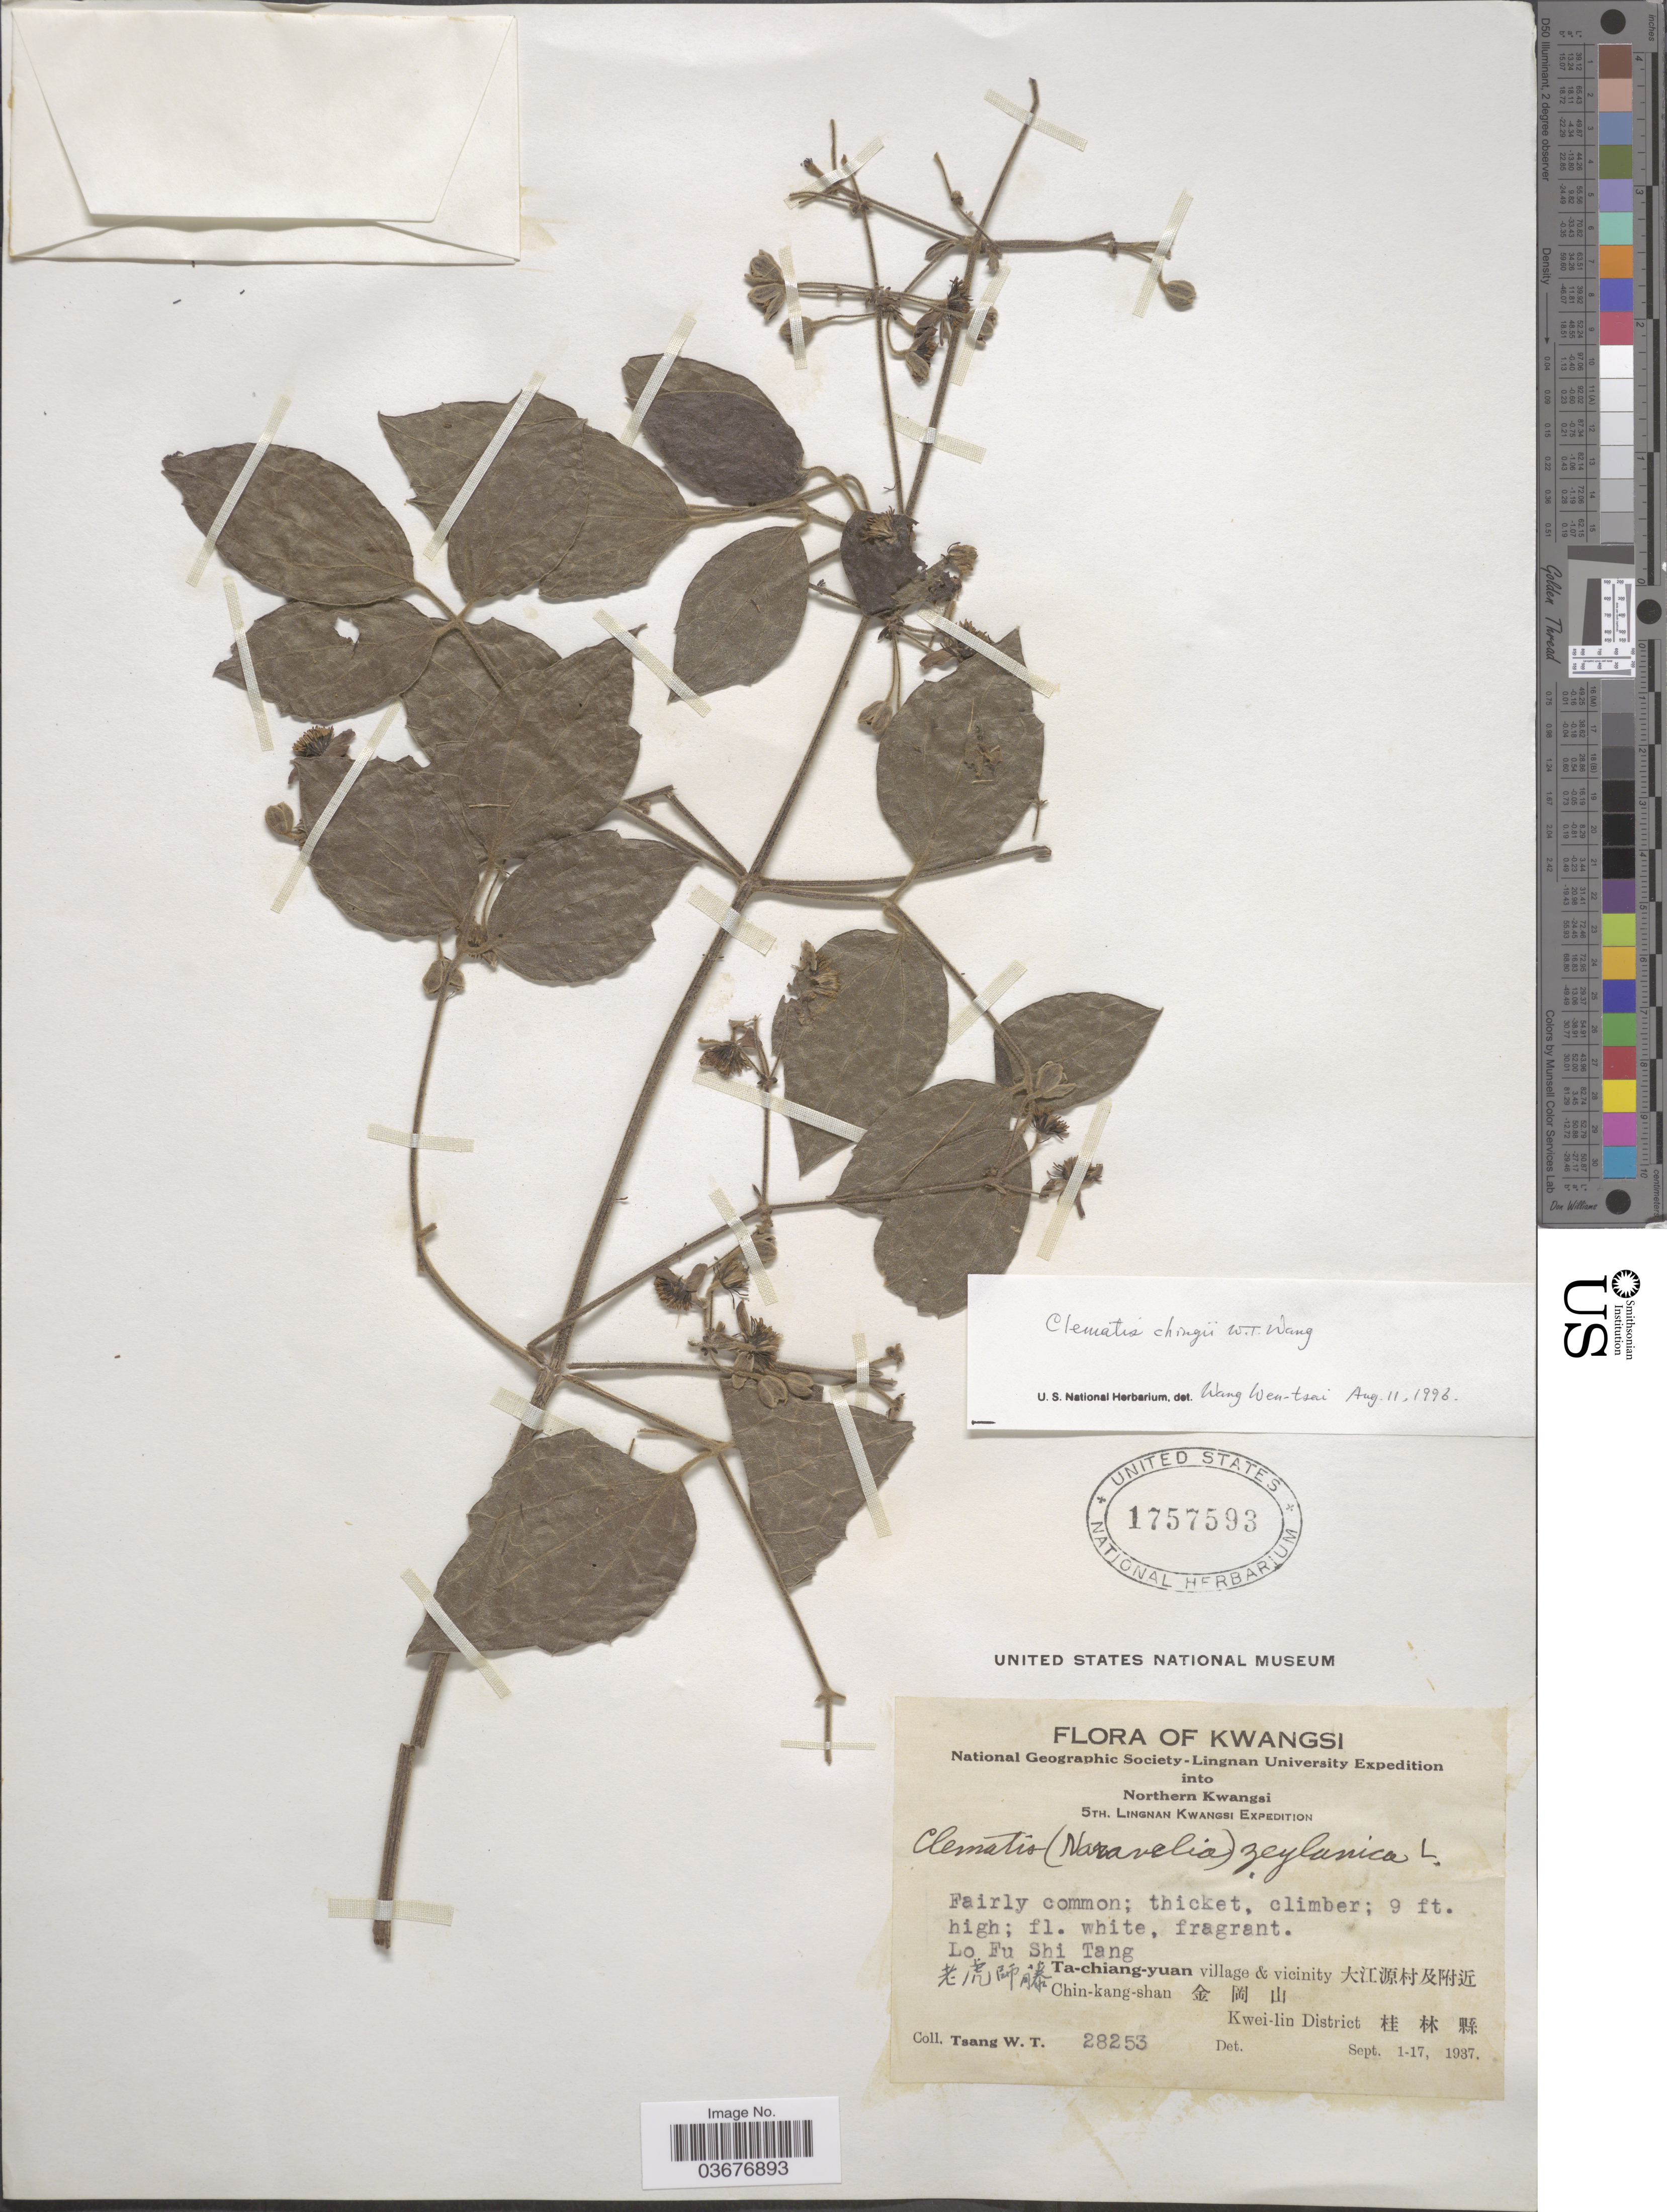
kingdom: Plantae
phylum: Tracheophyta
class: Magnoliopsida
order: Ranunculales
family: Ranunculaceae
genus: Clematis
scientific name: Clematis chingii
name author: W.T. Wang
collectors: W. T. Tsang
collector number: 28253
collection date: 1937-09-01/1937-09-17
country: China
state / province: Guangxi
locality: Kwangsi. Lo Fu Shi Tang X. Ta-chiang-yuan village & vicinity X. Chin-kang-shan X. Kwei-lin District X.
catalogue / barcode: US 1757593